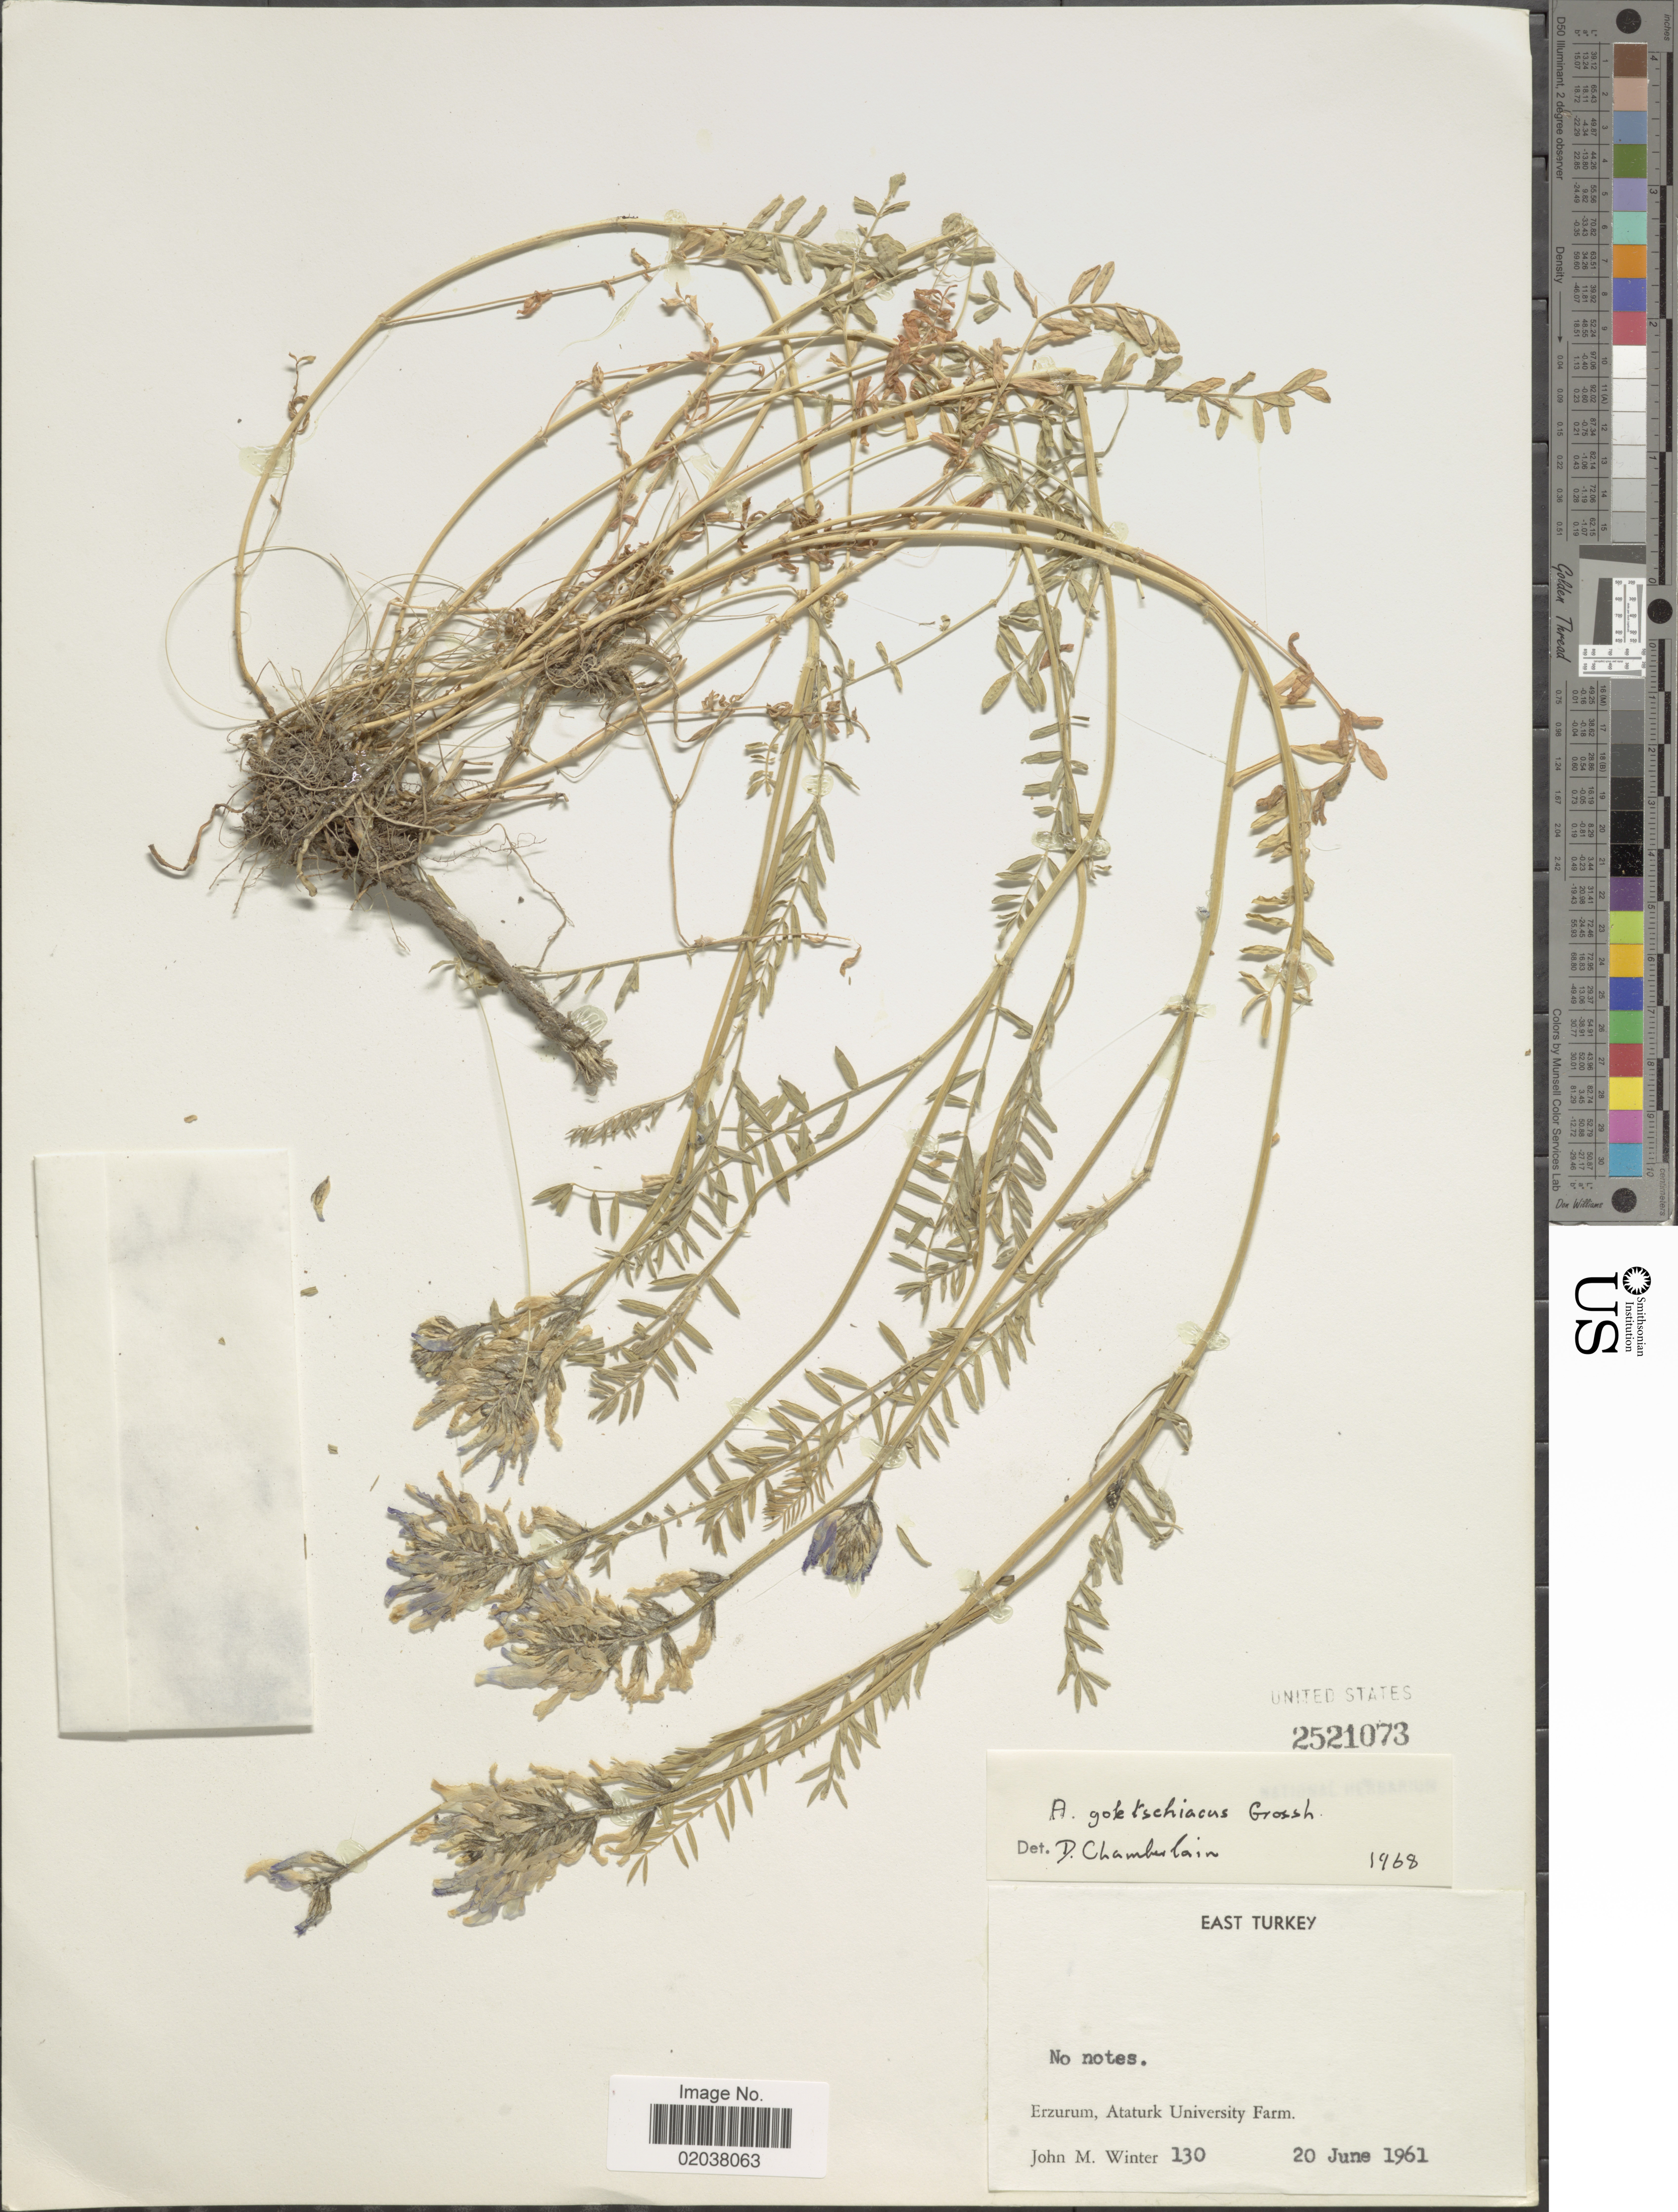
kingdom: Plantae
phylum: Tracheophyta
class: Magnoliopsida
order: Fabales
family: Fabaceae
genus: Astragalus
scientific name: Astragalus goletschiacus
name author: Grossh.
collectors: J. M. Winter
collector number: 130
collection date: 1961-06-20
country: Turkey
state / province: Erzurum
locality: East Turkey. Erzurum, Ataturk University Farm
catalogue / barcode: US 2521073